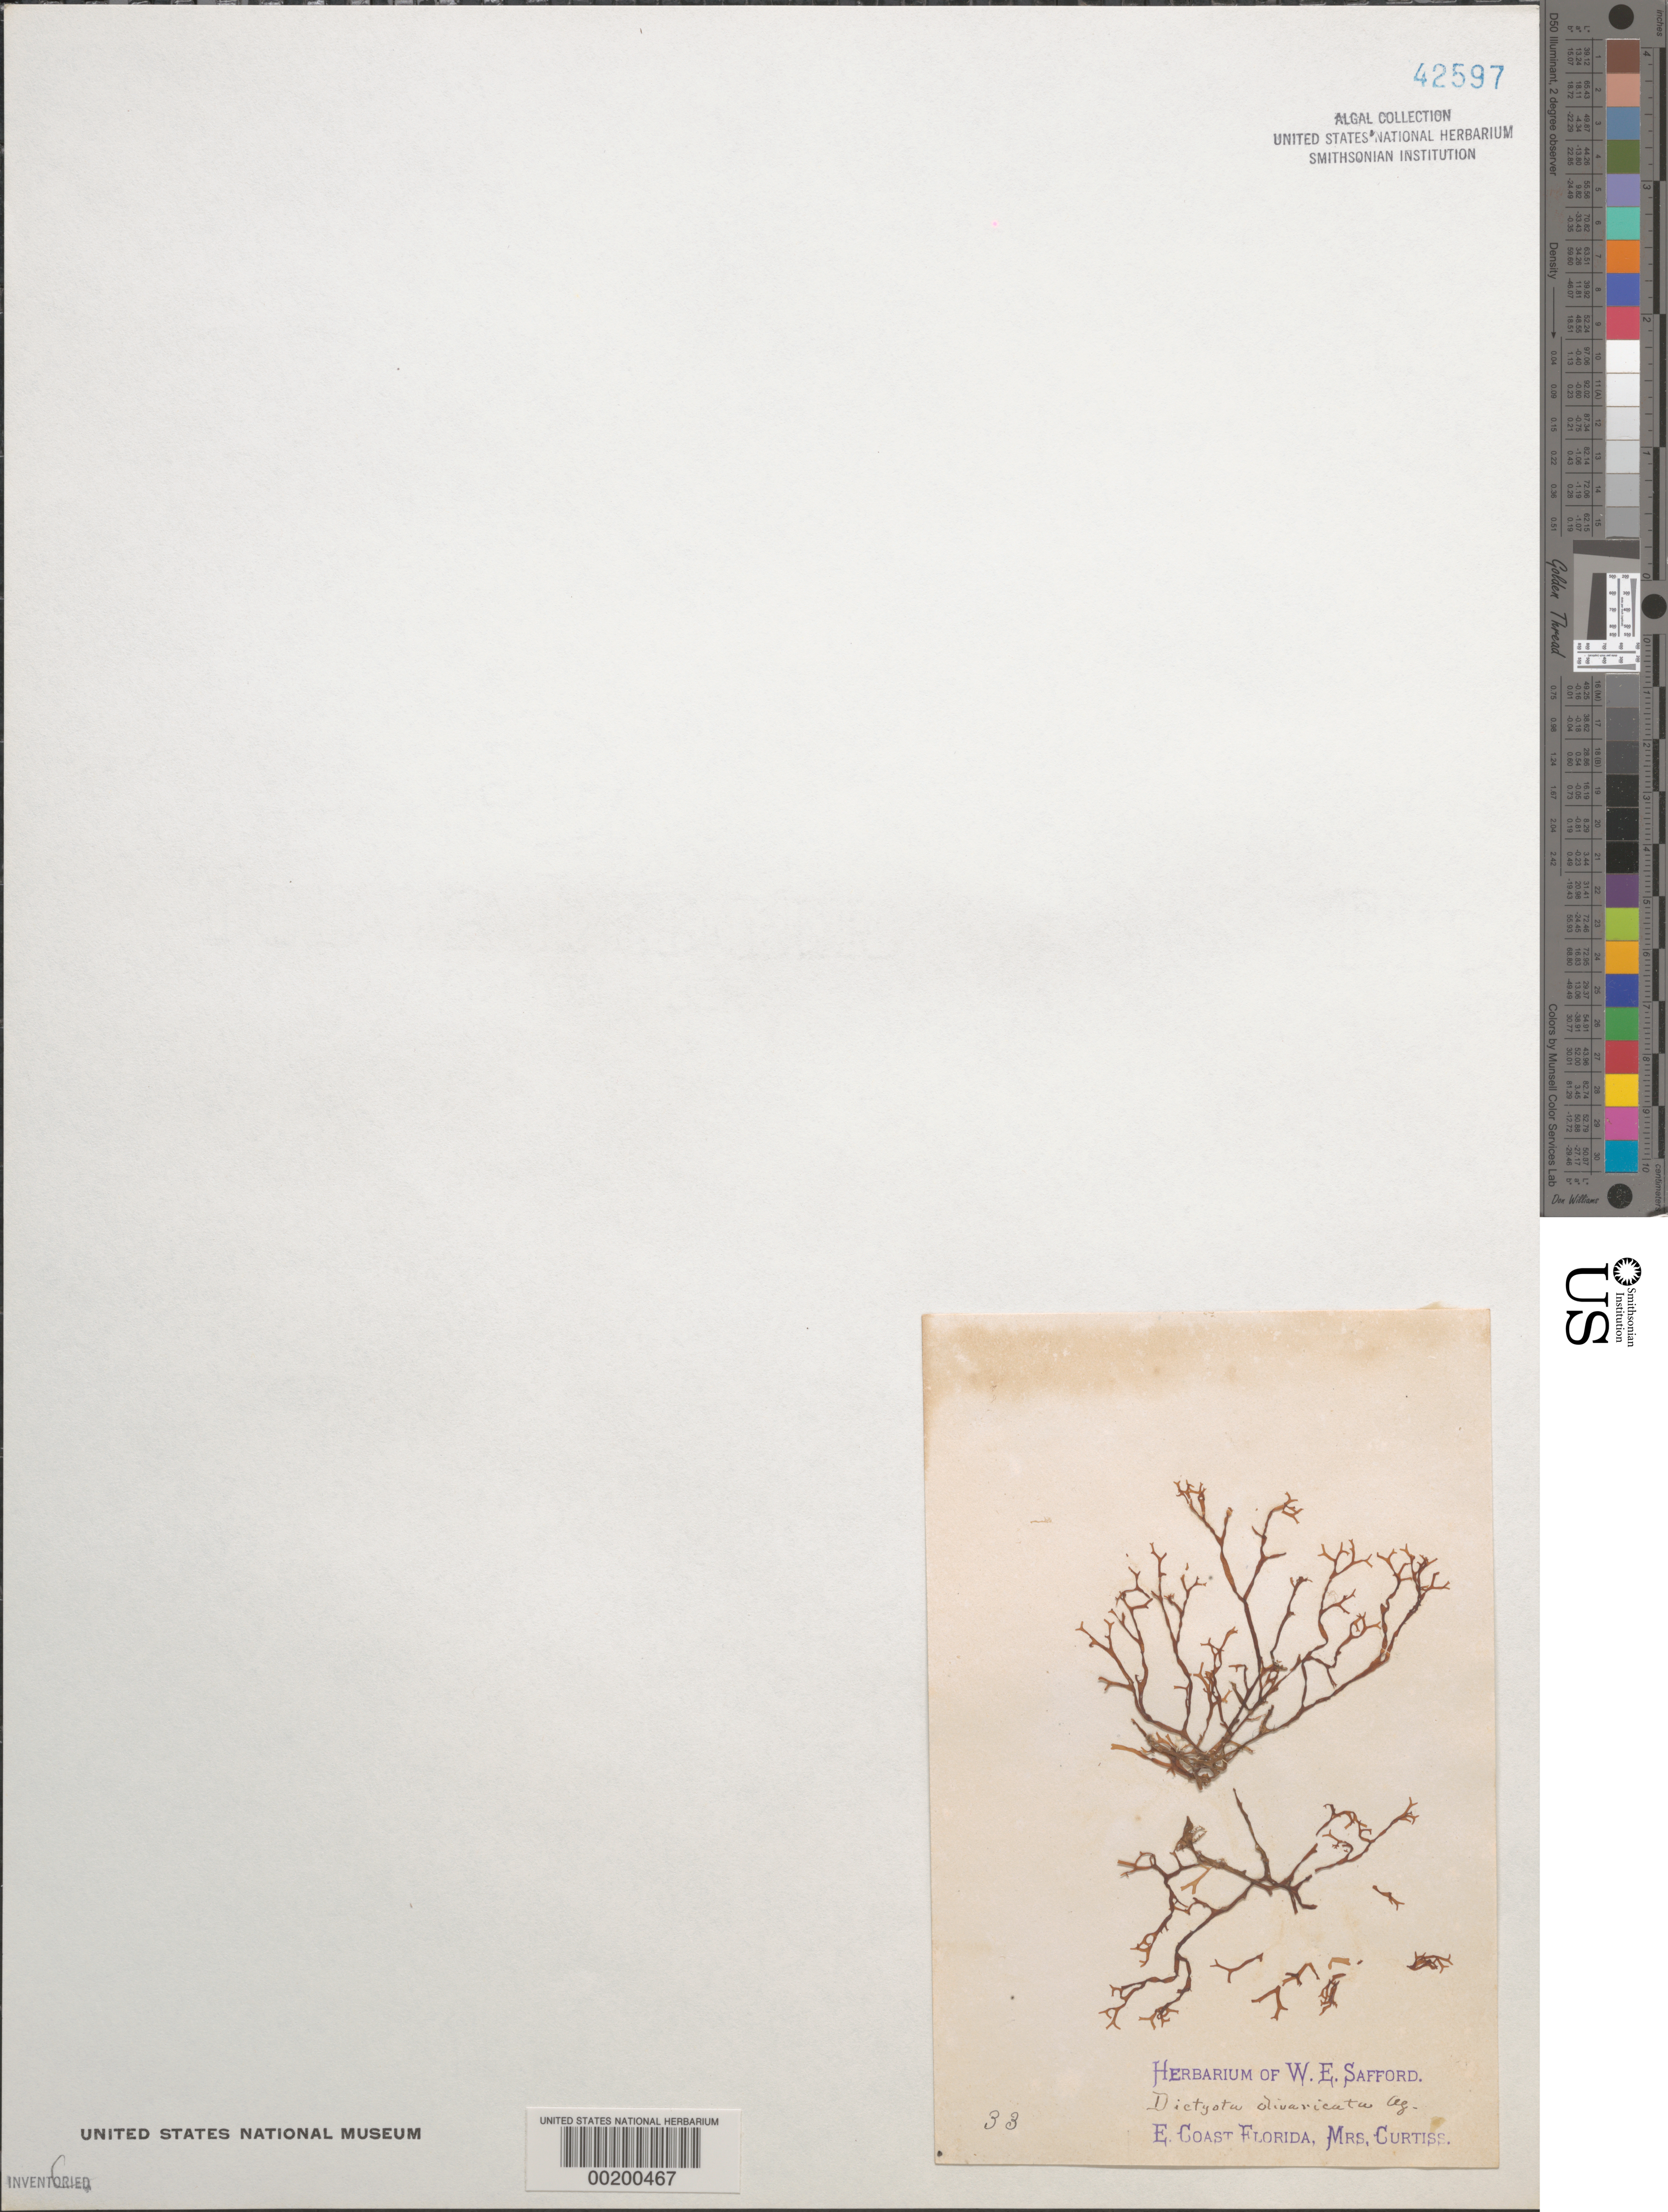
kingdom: Chromista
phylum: Ochrophyta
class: Phaeophyceae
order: Dictyotales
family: Dictyotaceae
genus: Dictyota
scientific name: Dictyota divaricata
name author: J.V.Lamouroux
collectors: F. A. Curtiss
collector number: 33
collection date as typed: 18--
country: United States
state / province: Florida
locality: East coast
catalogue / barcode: US 42597